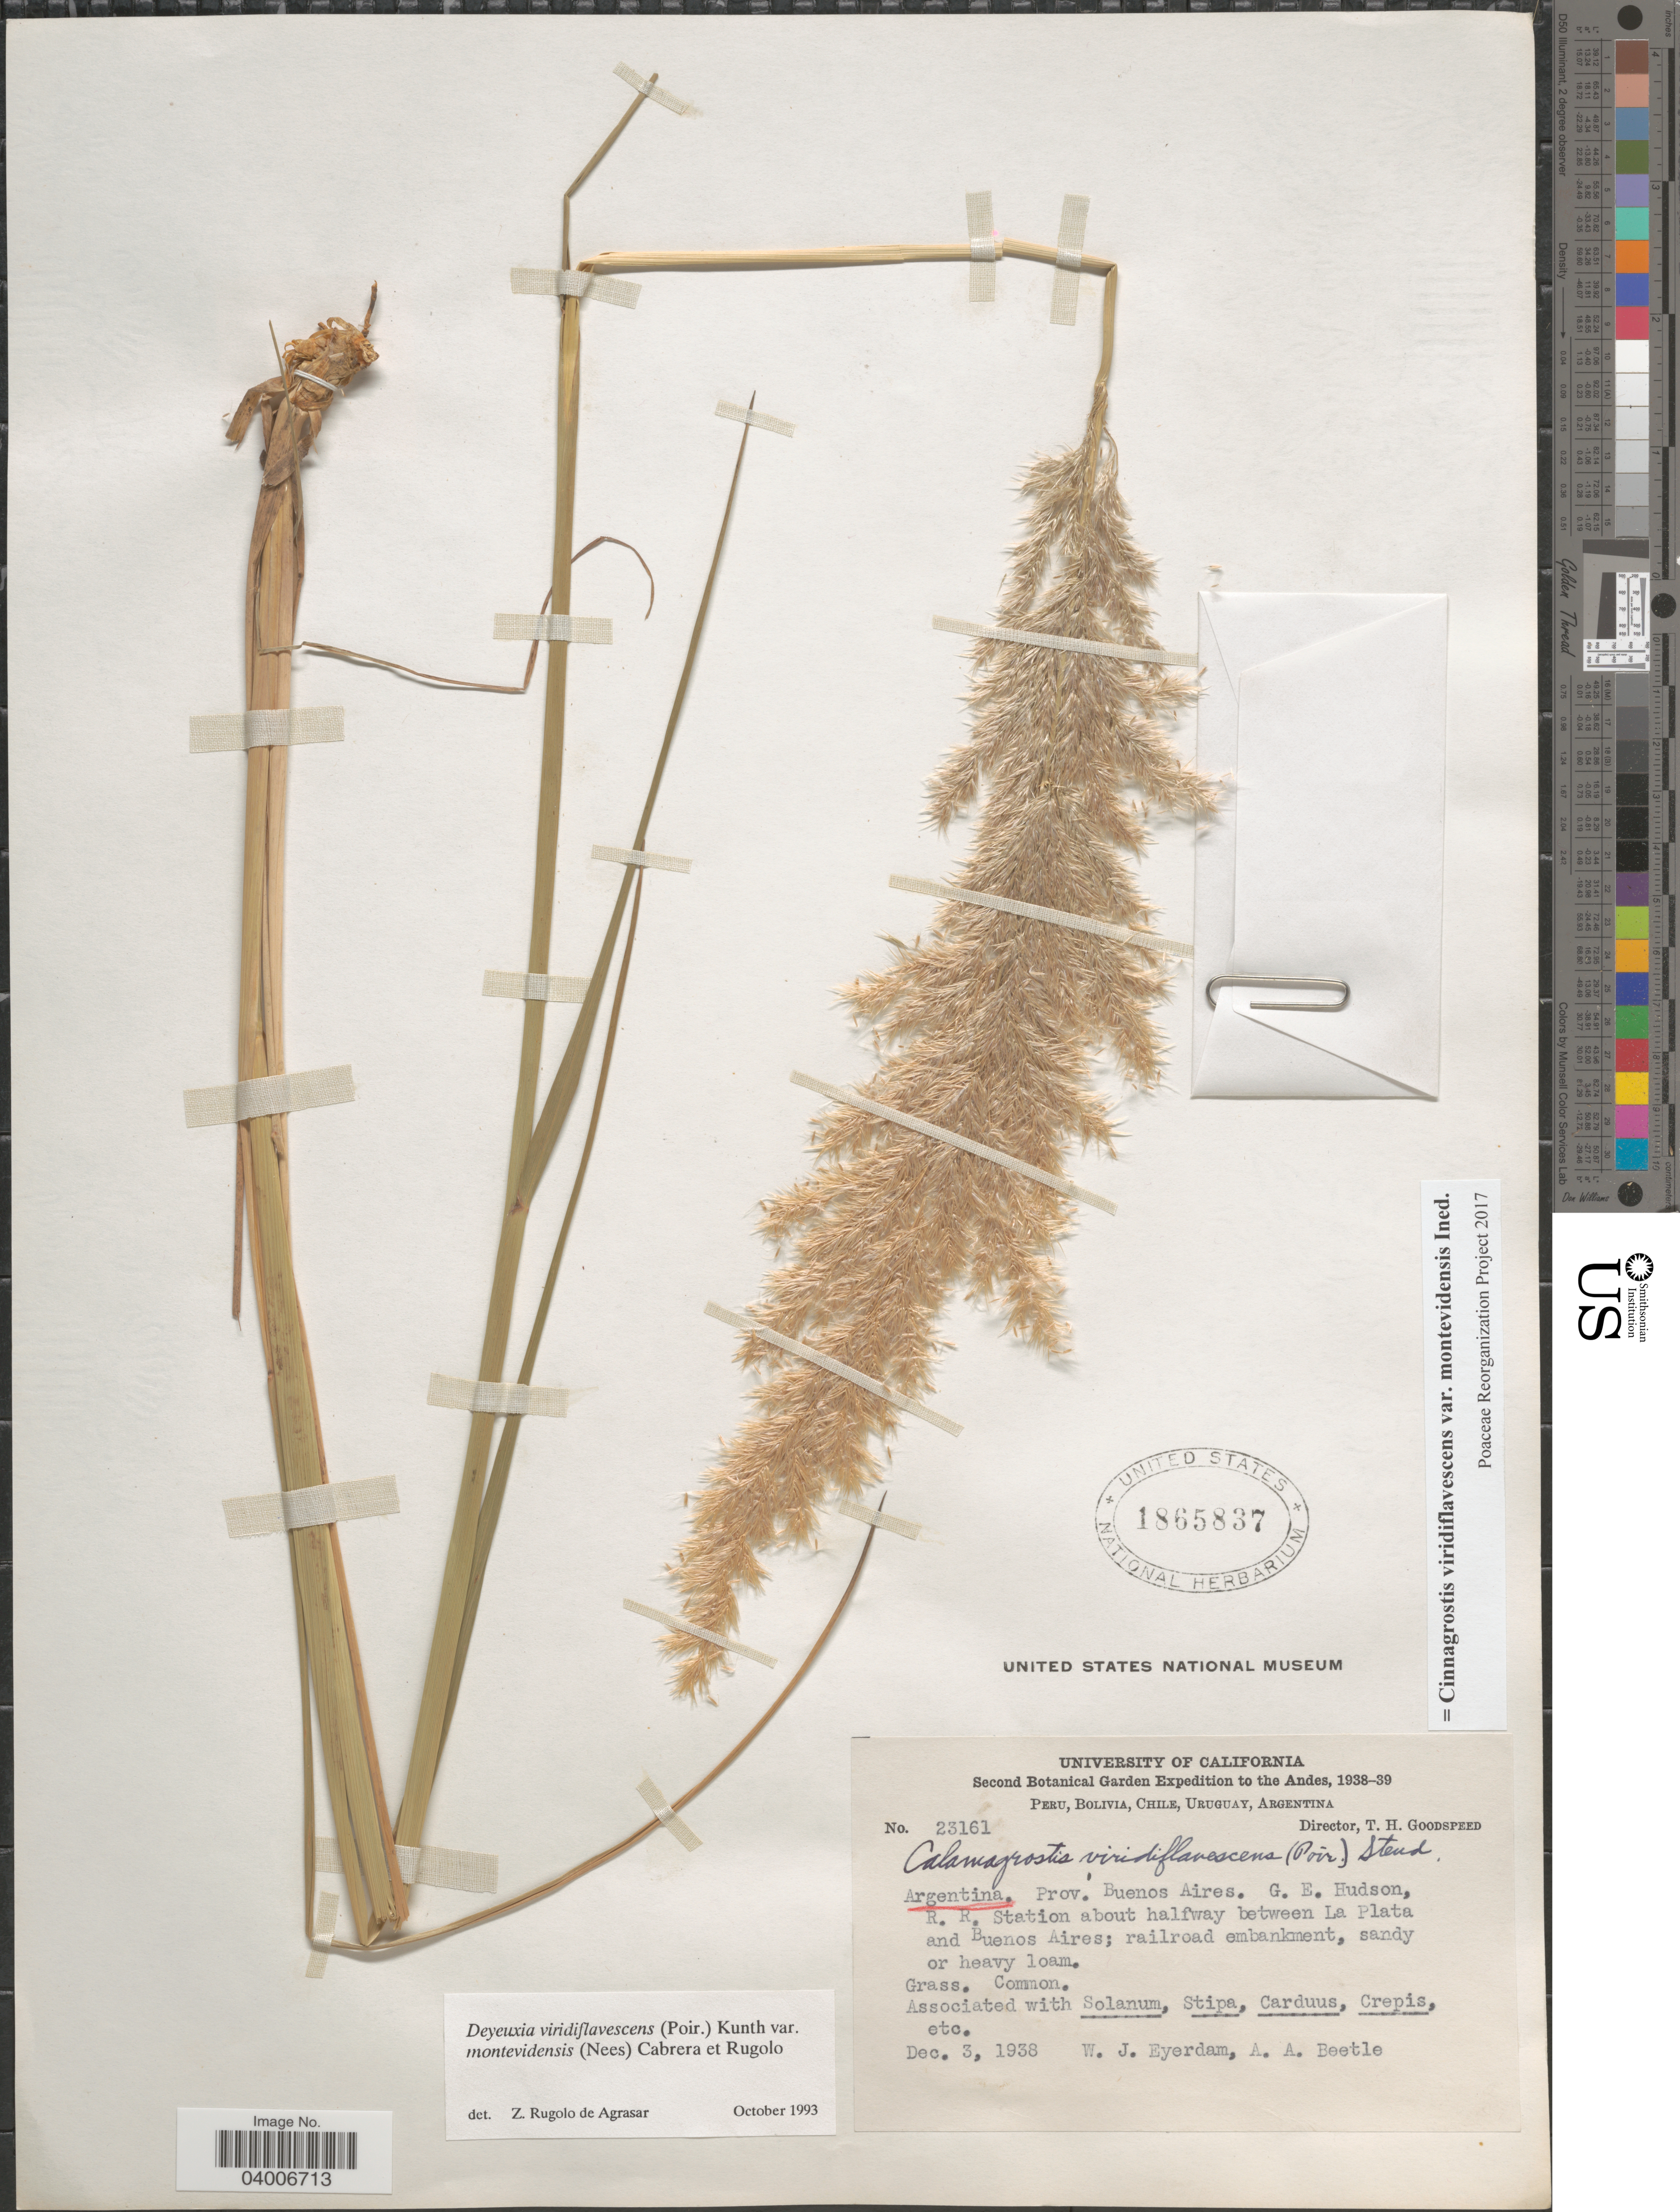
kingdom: Plantae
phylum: Tracheophyta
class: Liliopsida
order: Poales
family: Poaceae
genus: Cinnagrostis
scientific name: Cinnagrostis viridiflavescens var. montevidensis ined.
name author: (Nees) P.M. Peterson et al.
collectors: W. J. Eyerdam & A. A. Beetle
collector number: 23161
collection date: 1938-12-03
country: Argentina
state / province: Buenos Aires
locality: The Andes. G. E. Hudson, R. R. Station about halfway between La Plata and Buenos Aires.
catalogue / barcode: US 1865837